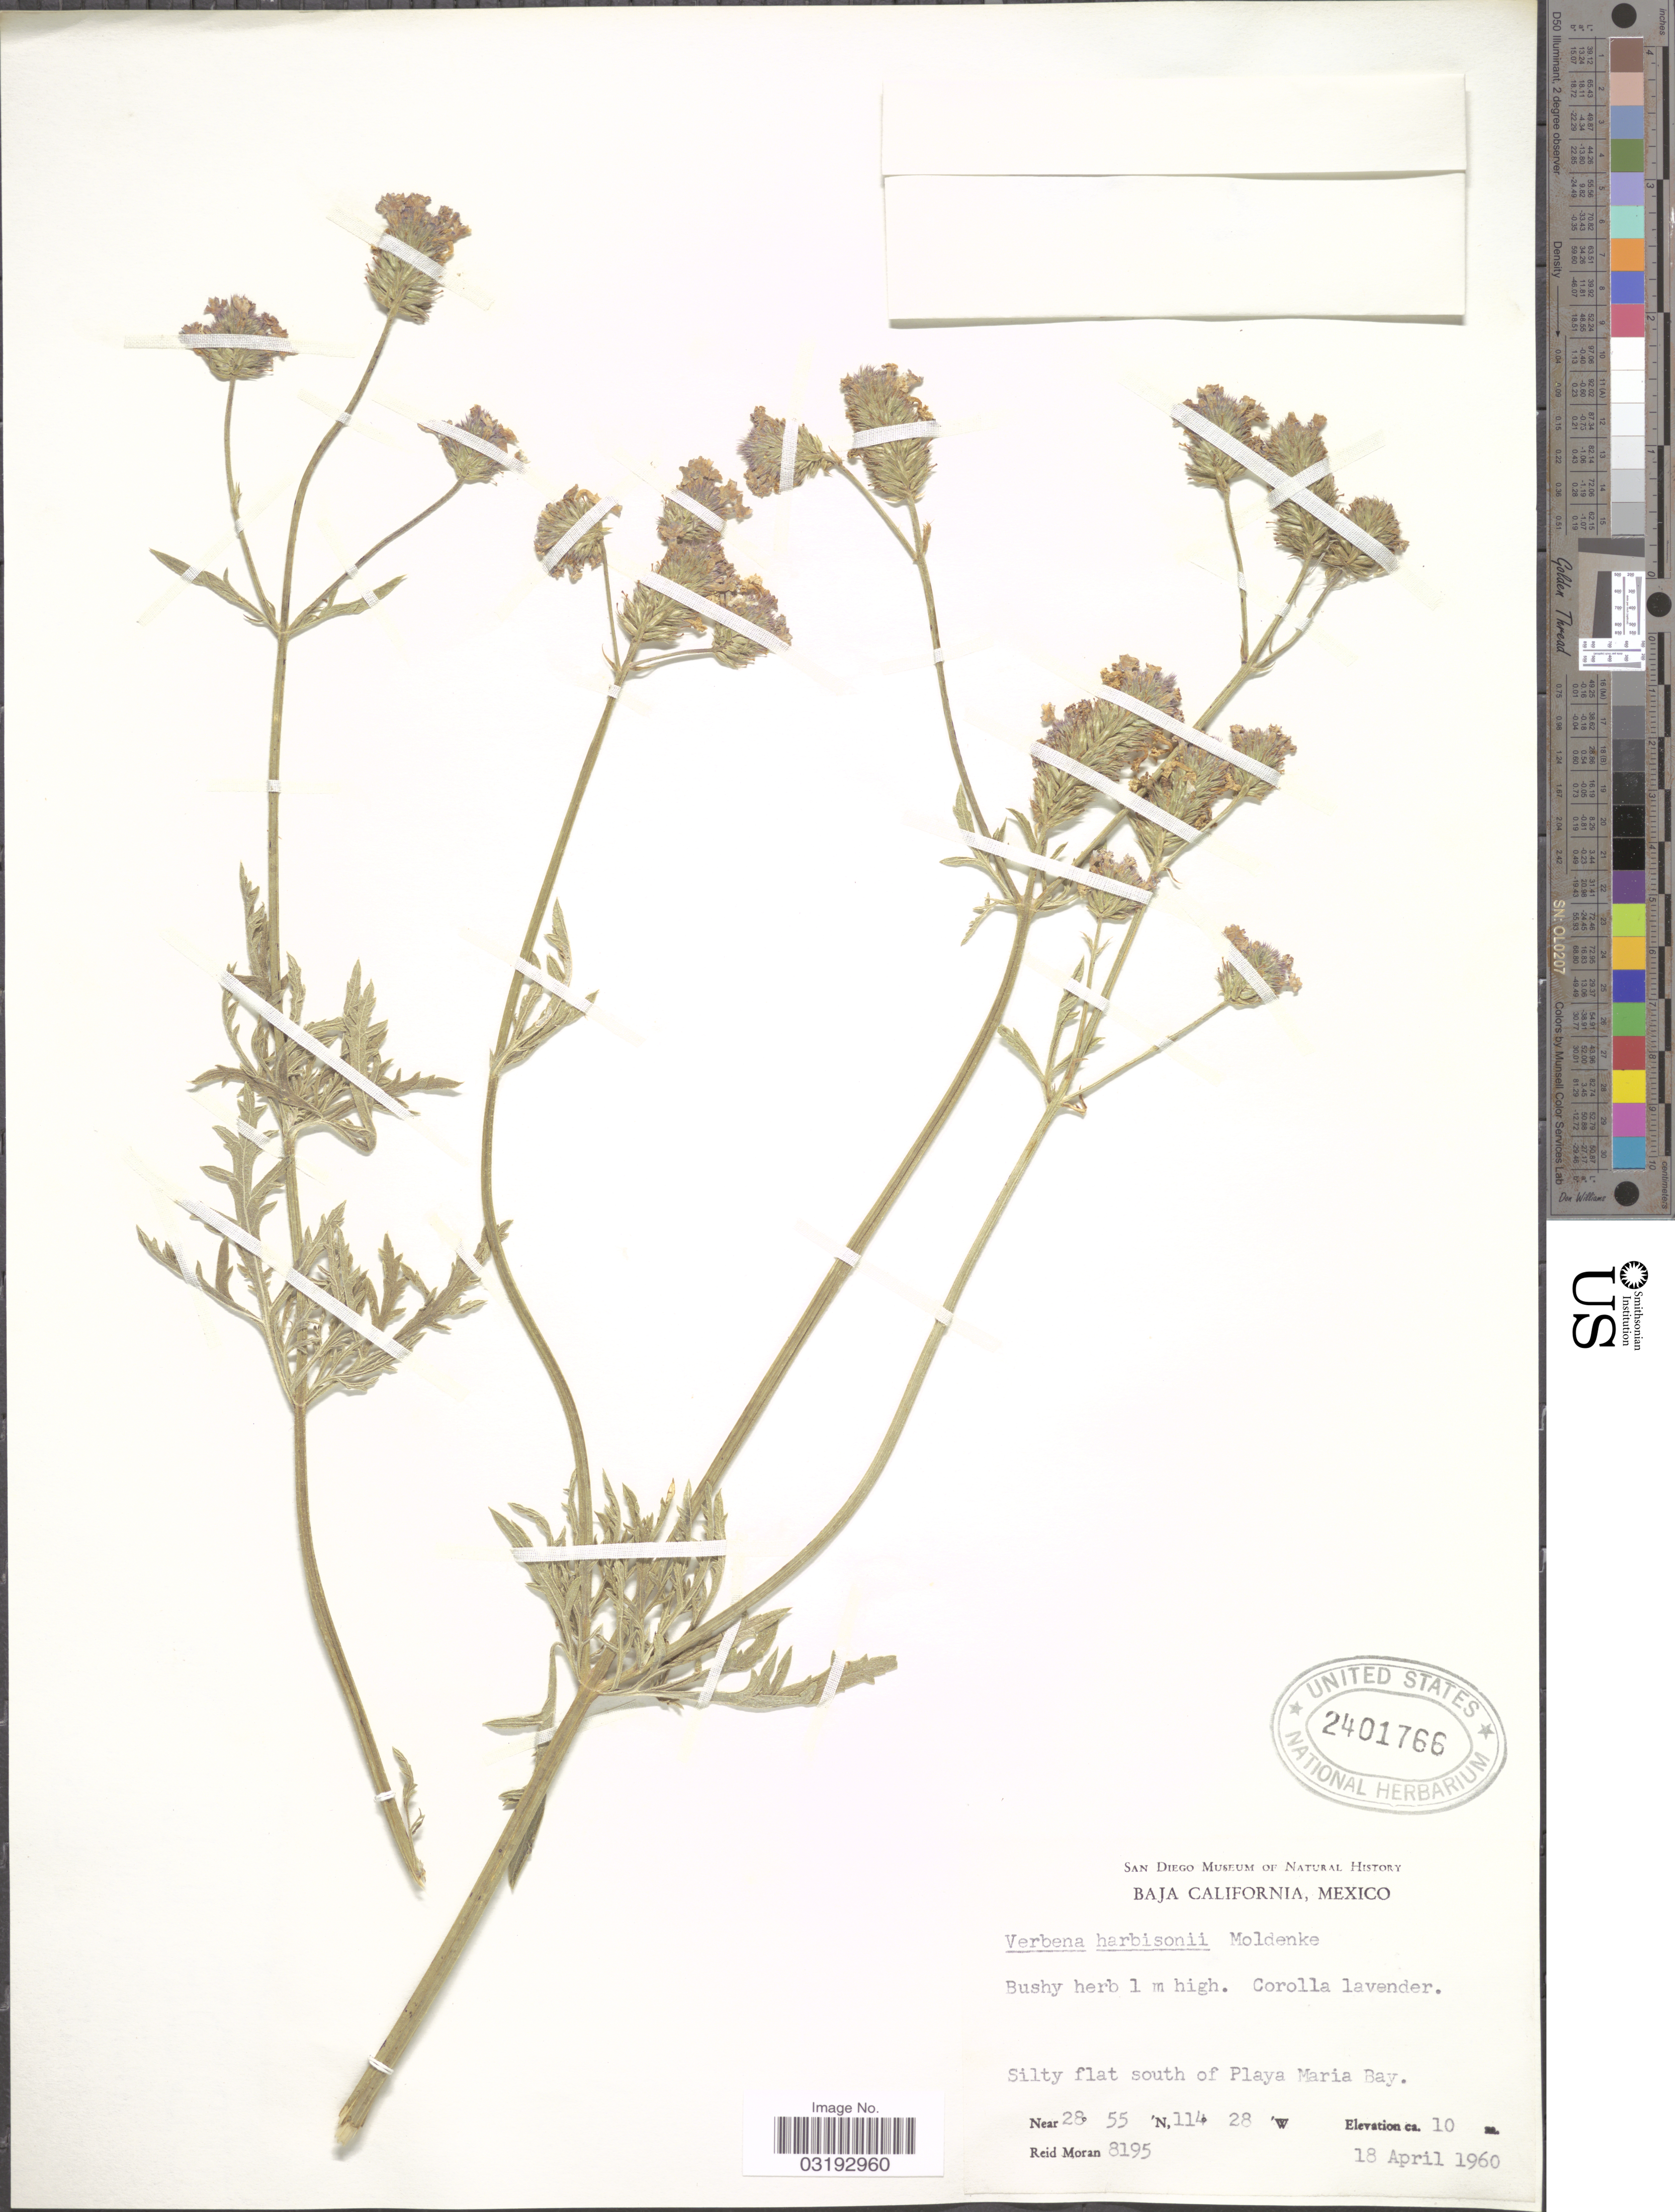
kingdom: Plantae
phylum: Tracheophyta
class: Magnoliopsida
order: Lamiales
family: Verbenaceae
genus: Verbena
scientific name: Verbena harbisonii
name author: Moldenke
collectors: R. Moran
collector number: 8195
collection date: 1960-04-18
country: Mexico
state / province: Baja California Norte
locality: Silty flat south of Playa Maria Bay.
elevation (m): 10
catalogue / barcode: US 2401766